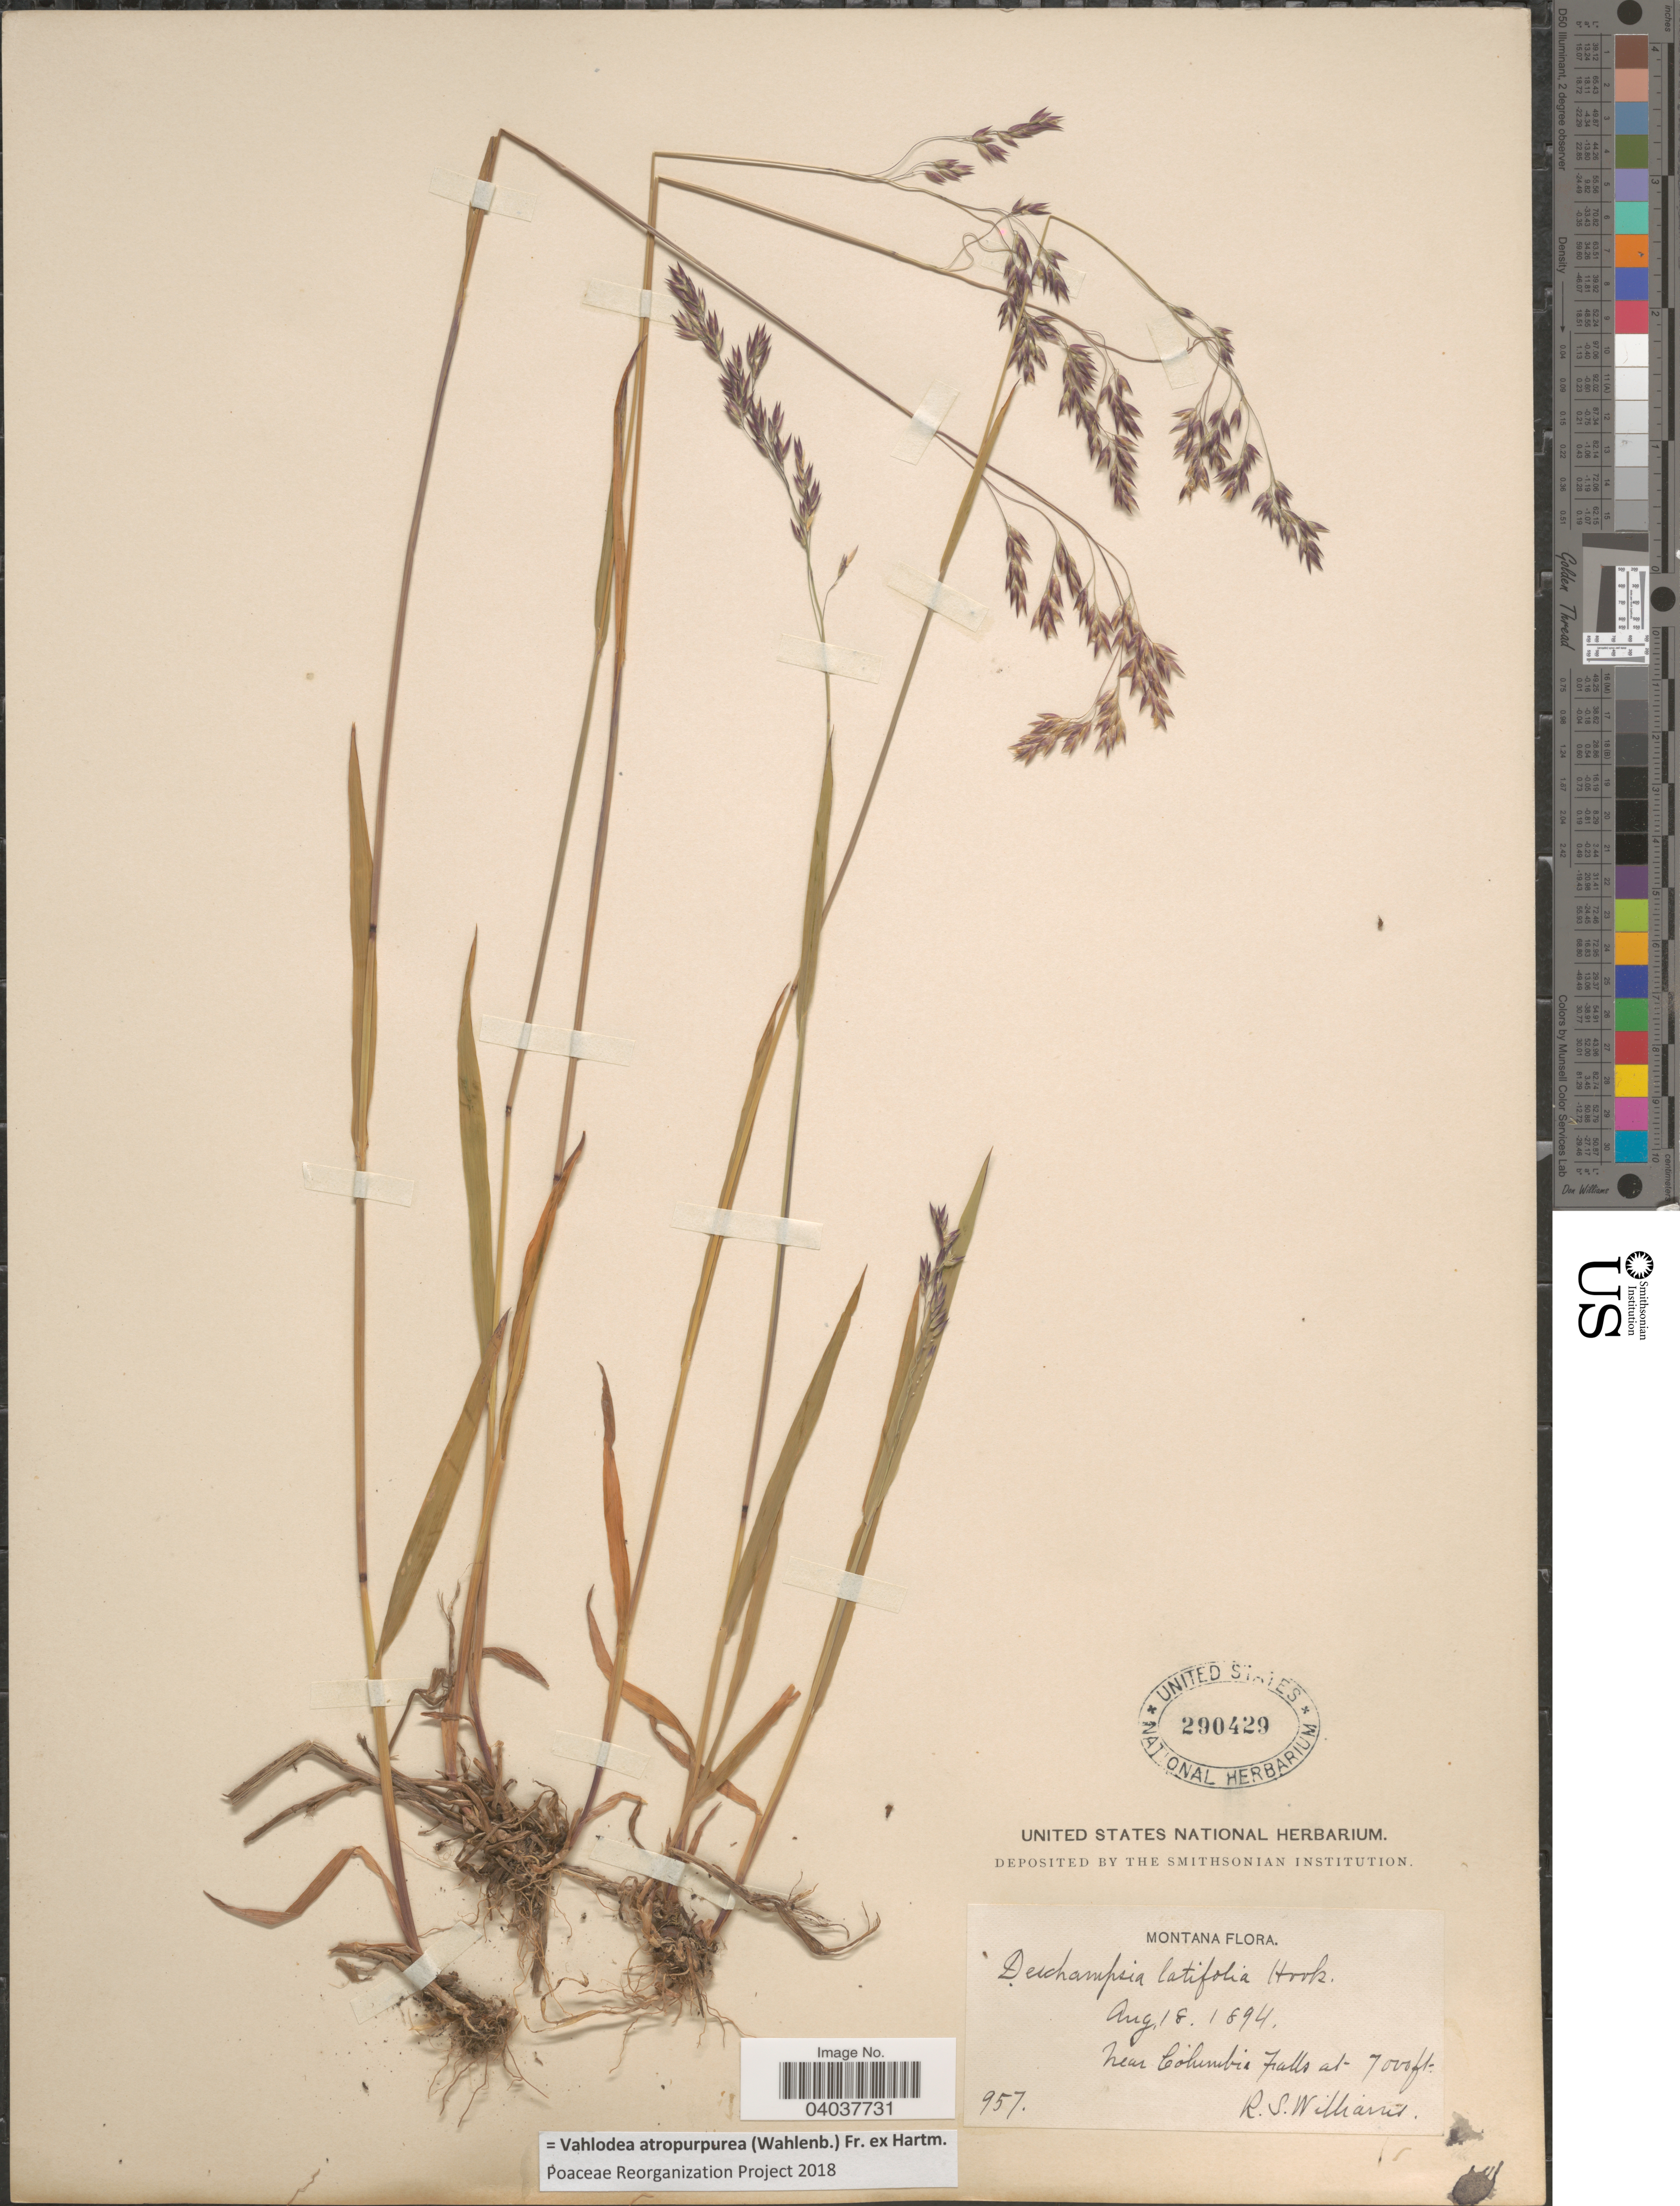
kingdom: Plantae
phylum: Tracheophyta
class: Liliopsida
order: Poales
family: Poaceae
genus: Vahlodea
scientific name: Vahlodea atropurpurea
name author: (Wahlenb.) Fr. ex Hartm.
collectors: R. S. Williams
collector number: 957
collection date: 1894-08-18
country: United States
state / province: Montana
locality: Near Columbia Falls.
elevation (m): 2134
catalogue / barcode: US 290429